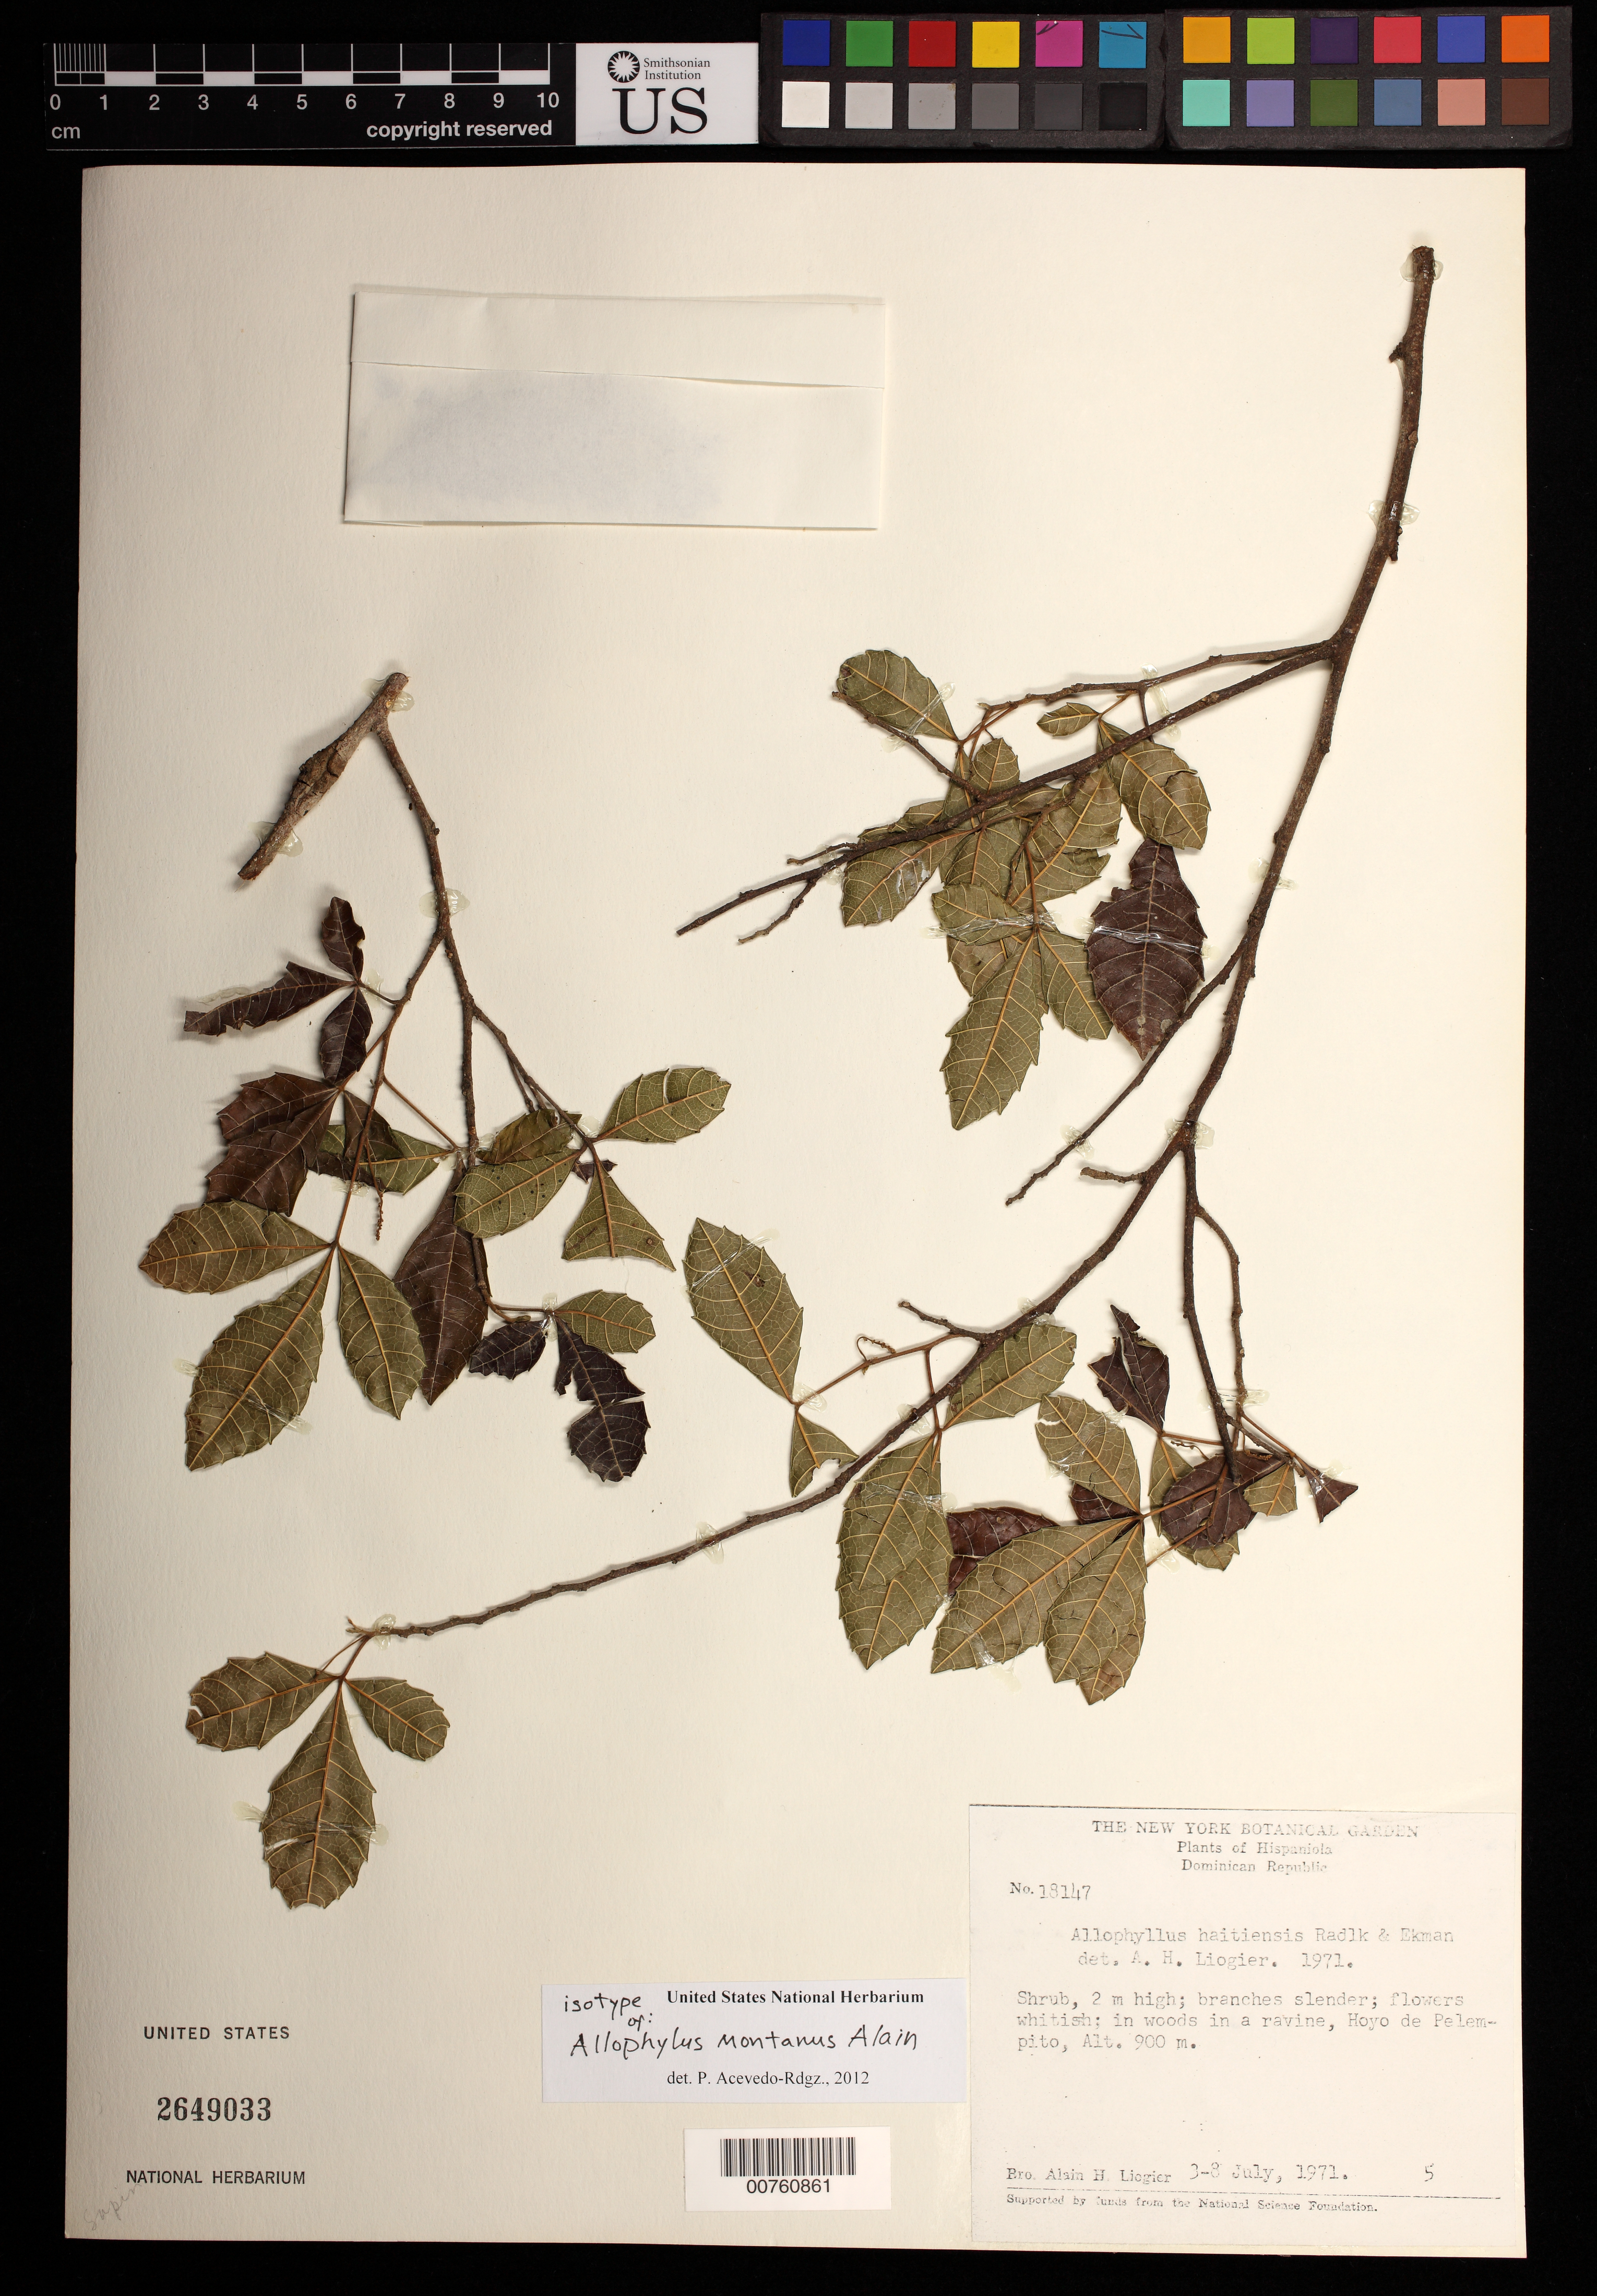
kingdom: Plantae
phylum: Tracheophyta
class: Magnoliopsida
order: Sapindales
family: Sapindaceae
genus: Allophylus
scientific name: Allophylus montanus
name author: Alain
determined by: Acevedo-Rodríguez, P., (BOT), Smithsonian Institution - National Museum of Natural History (UNITED STATES)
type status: Isotype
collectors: A. H. Liogier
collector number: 18147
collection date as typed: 03 Jul 1971 to 08 Jul 1971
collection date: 1971-07-03/1971-07-08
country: Dominican Republic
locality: Hoyo de Pelempito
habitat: In woods in a ravine.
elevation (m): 900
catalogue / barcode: US 2649033